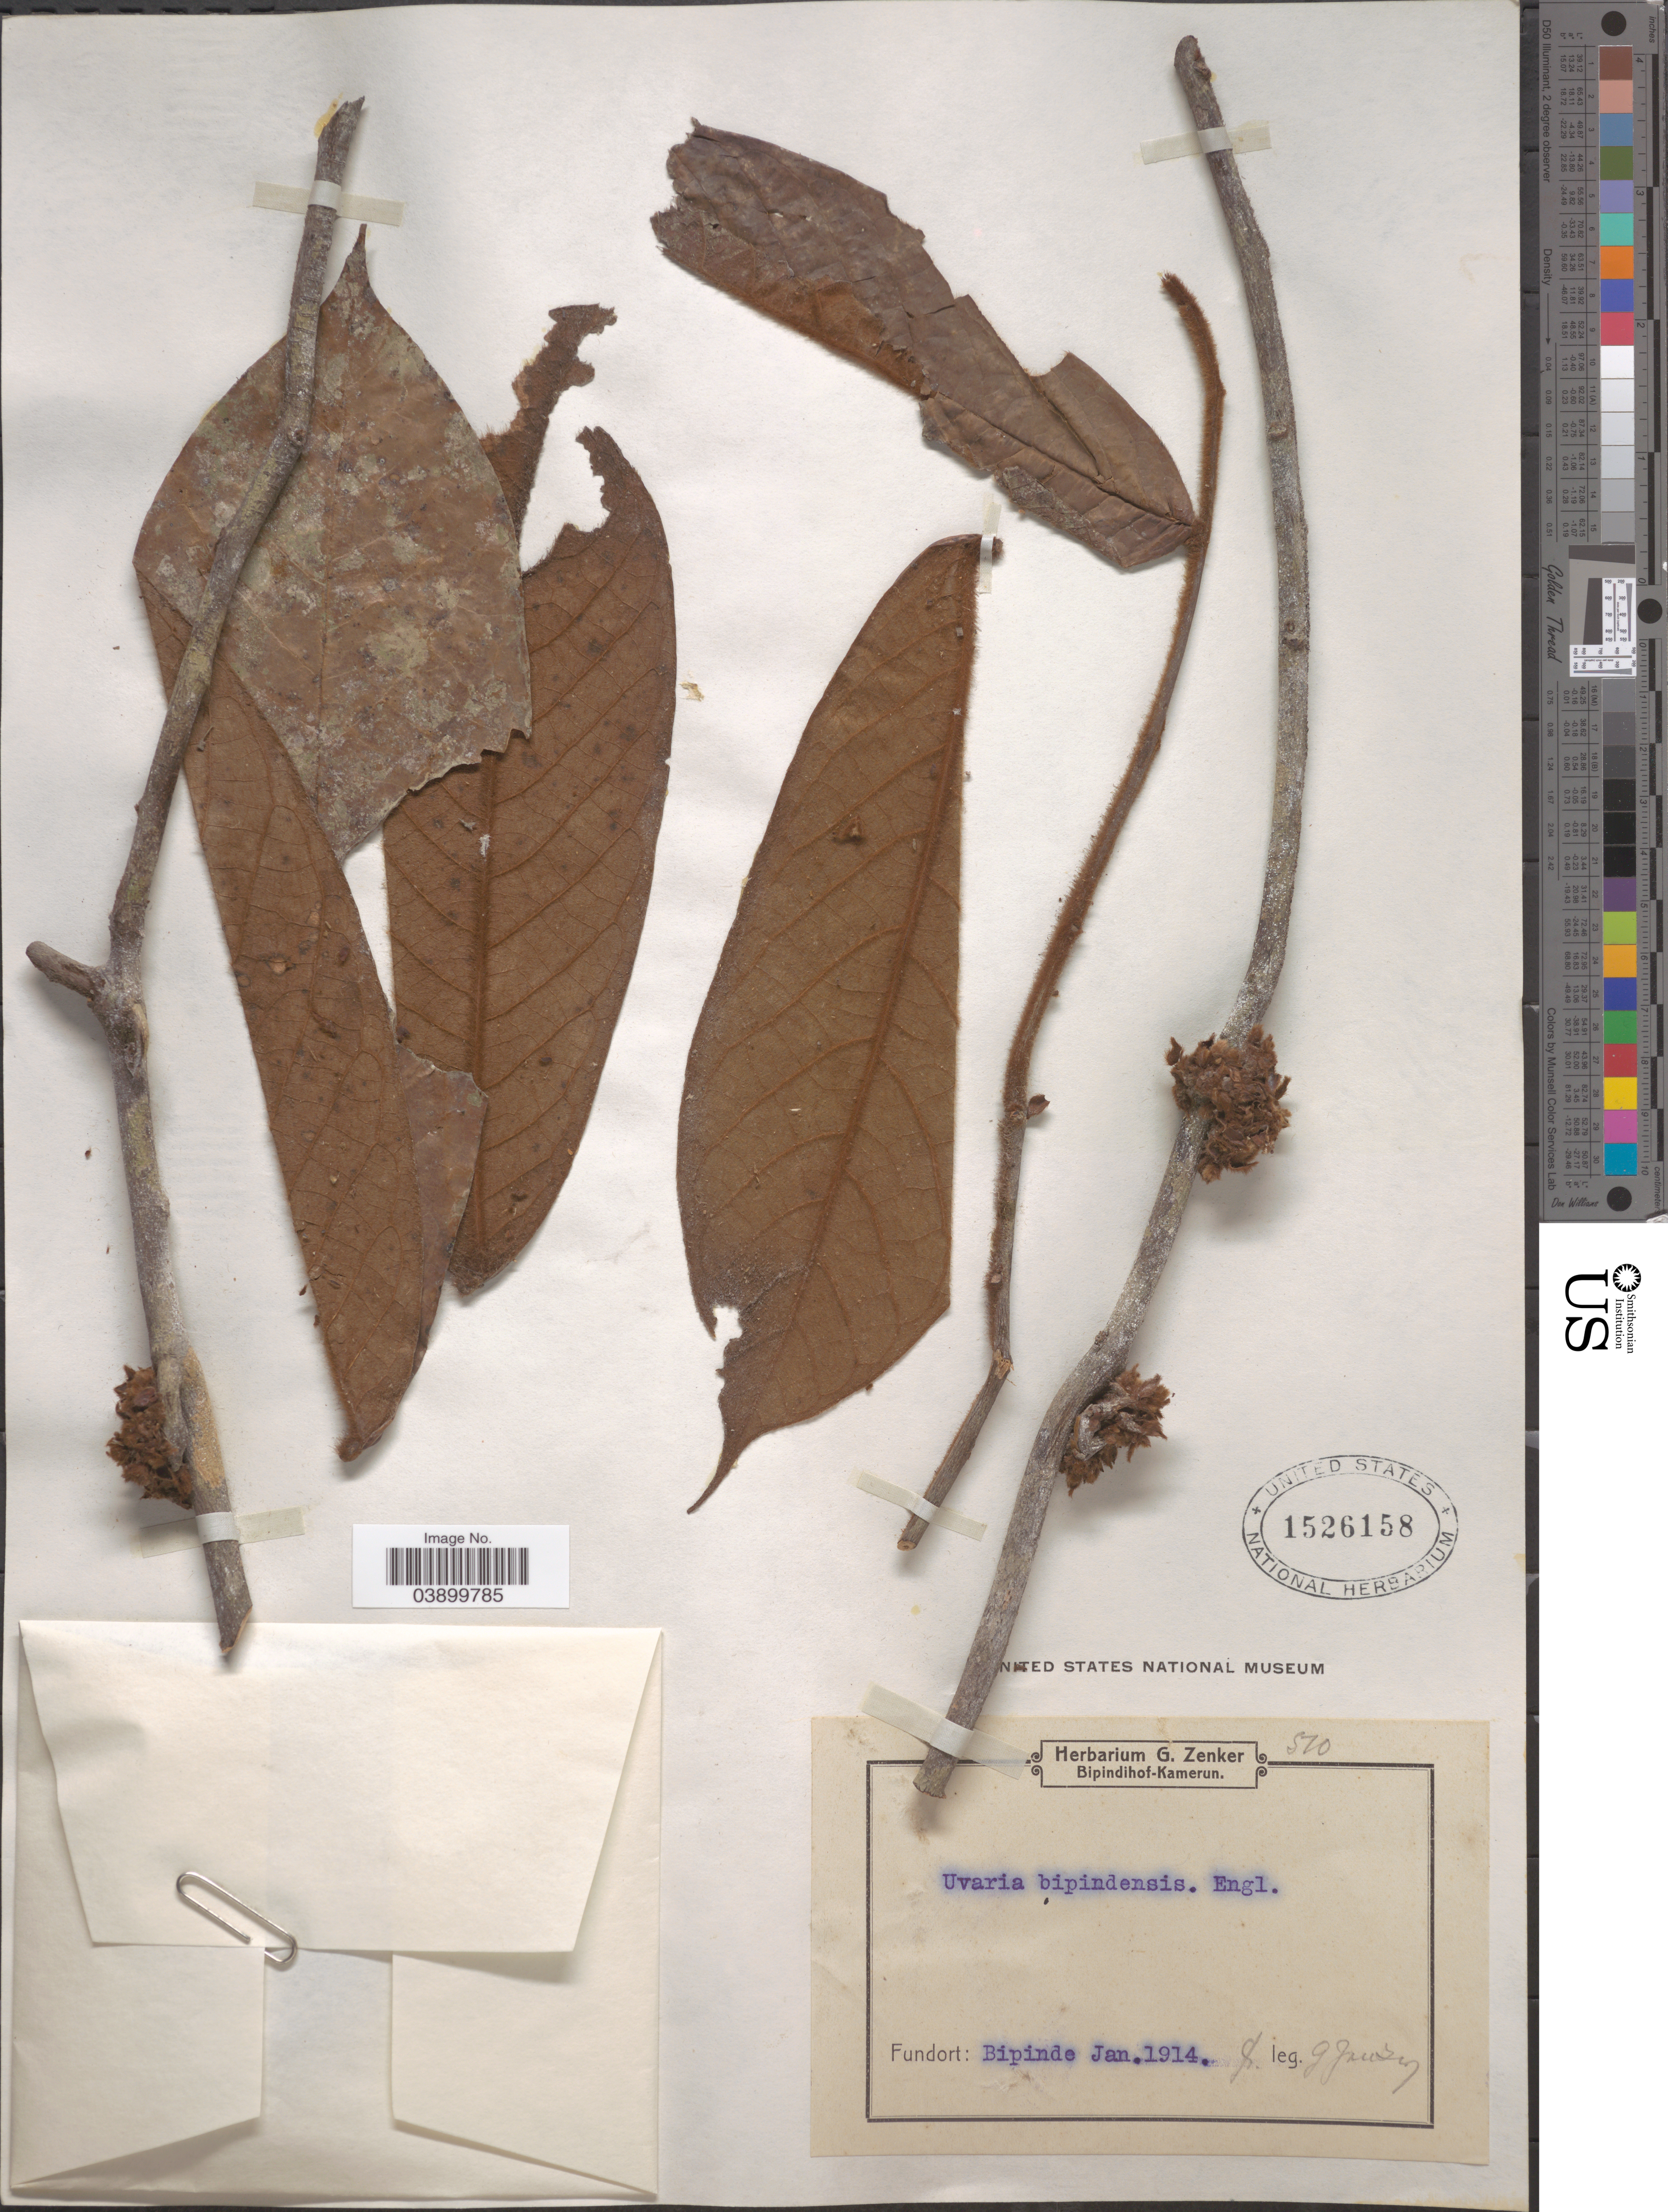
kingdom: Plantae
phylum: Tracheophyta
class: Magnoliopsida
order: Magnoliales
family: Annonaceae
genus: Uvaria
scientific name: Uvaria bipindensis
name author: Engl. ex Engl. & Diels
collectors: G. A. Zenker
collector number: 570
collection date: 1914-01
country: Cameroon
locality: Bipinde.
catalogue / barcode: US 1526158